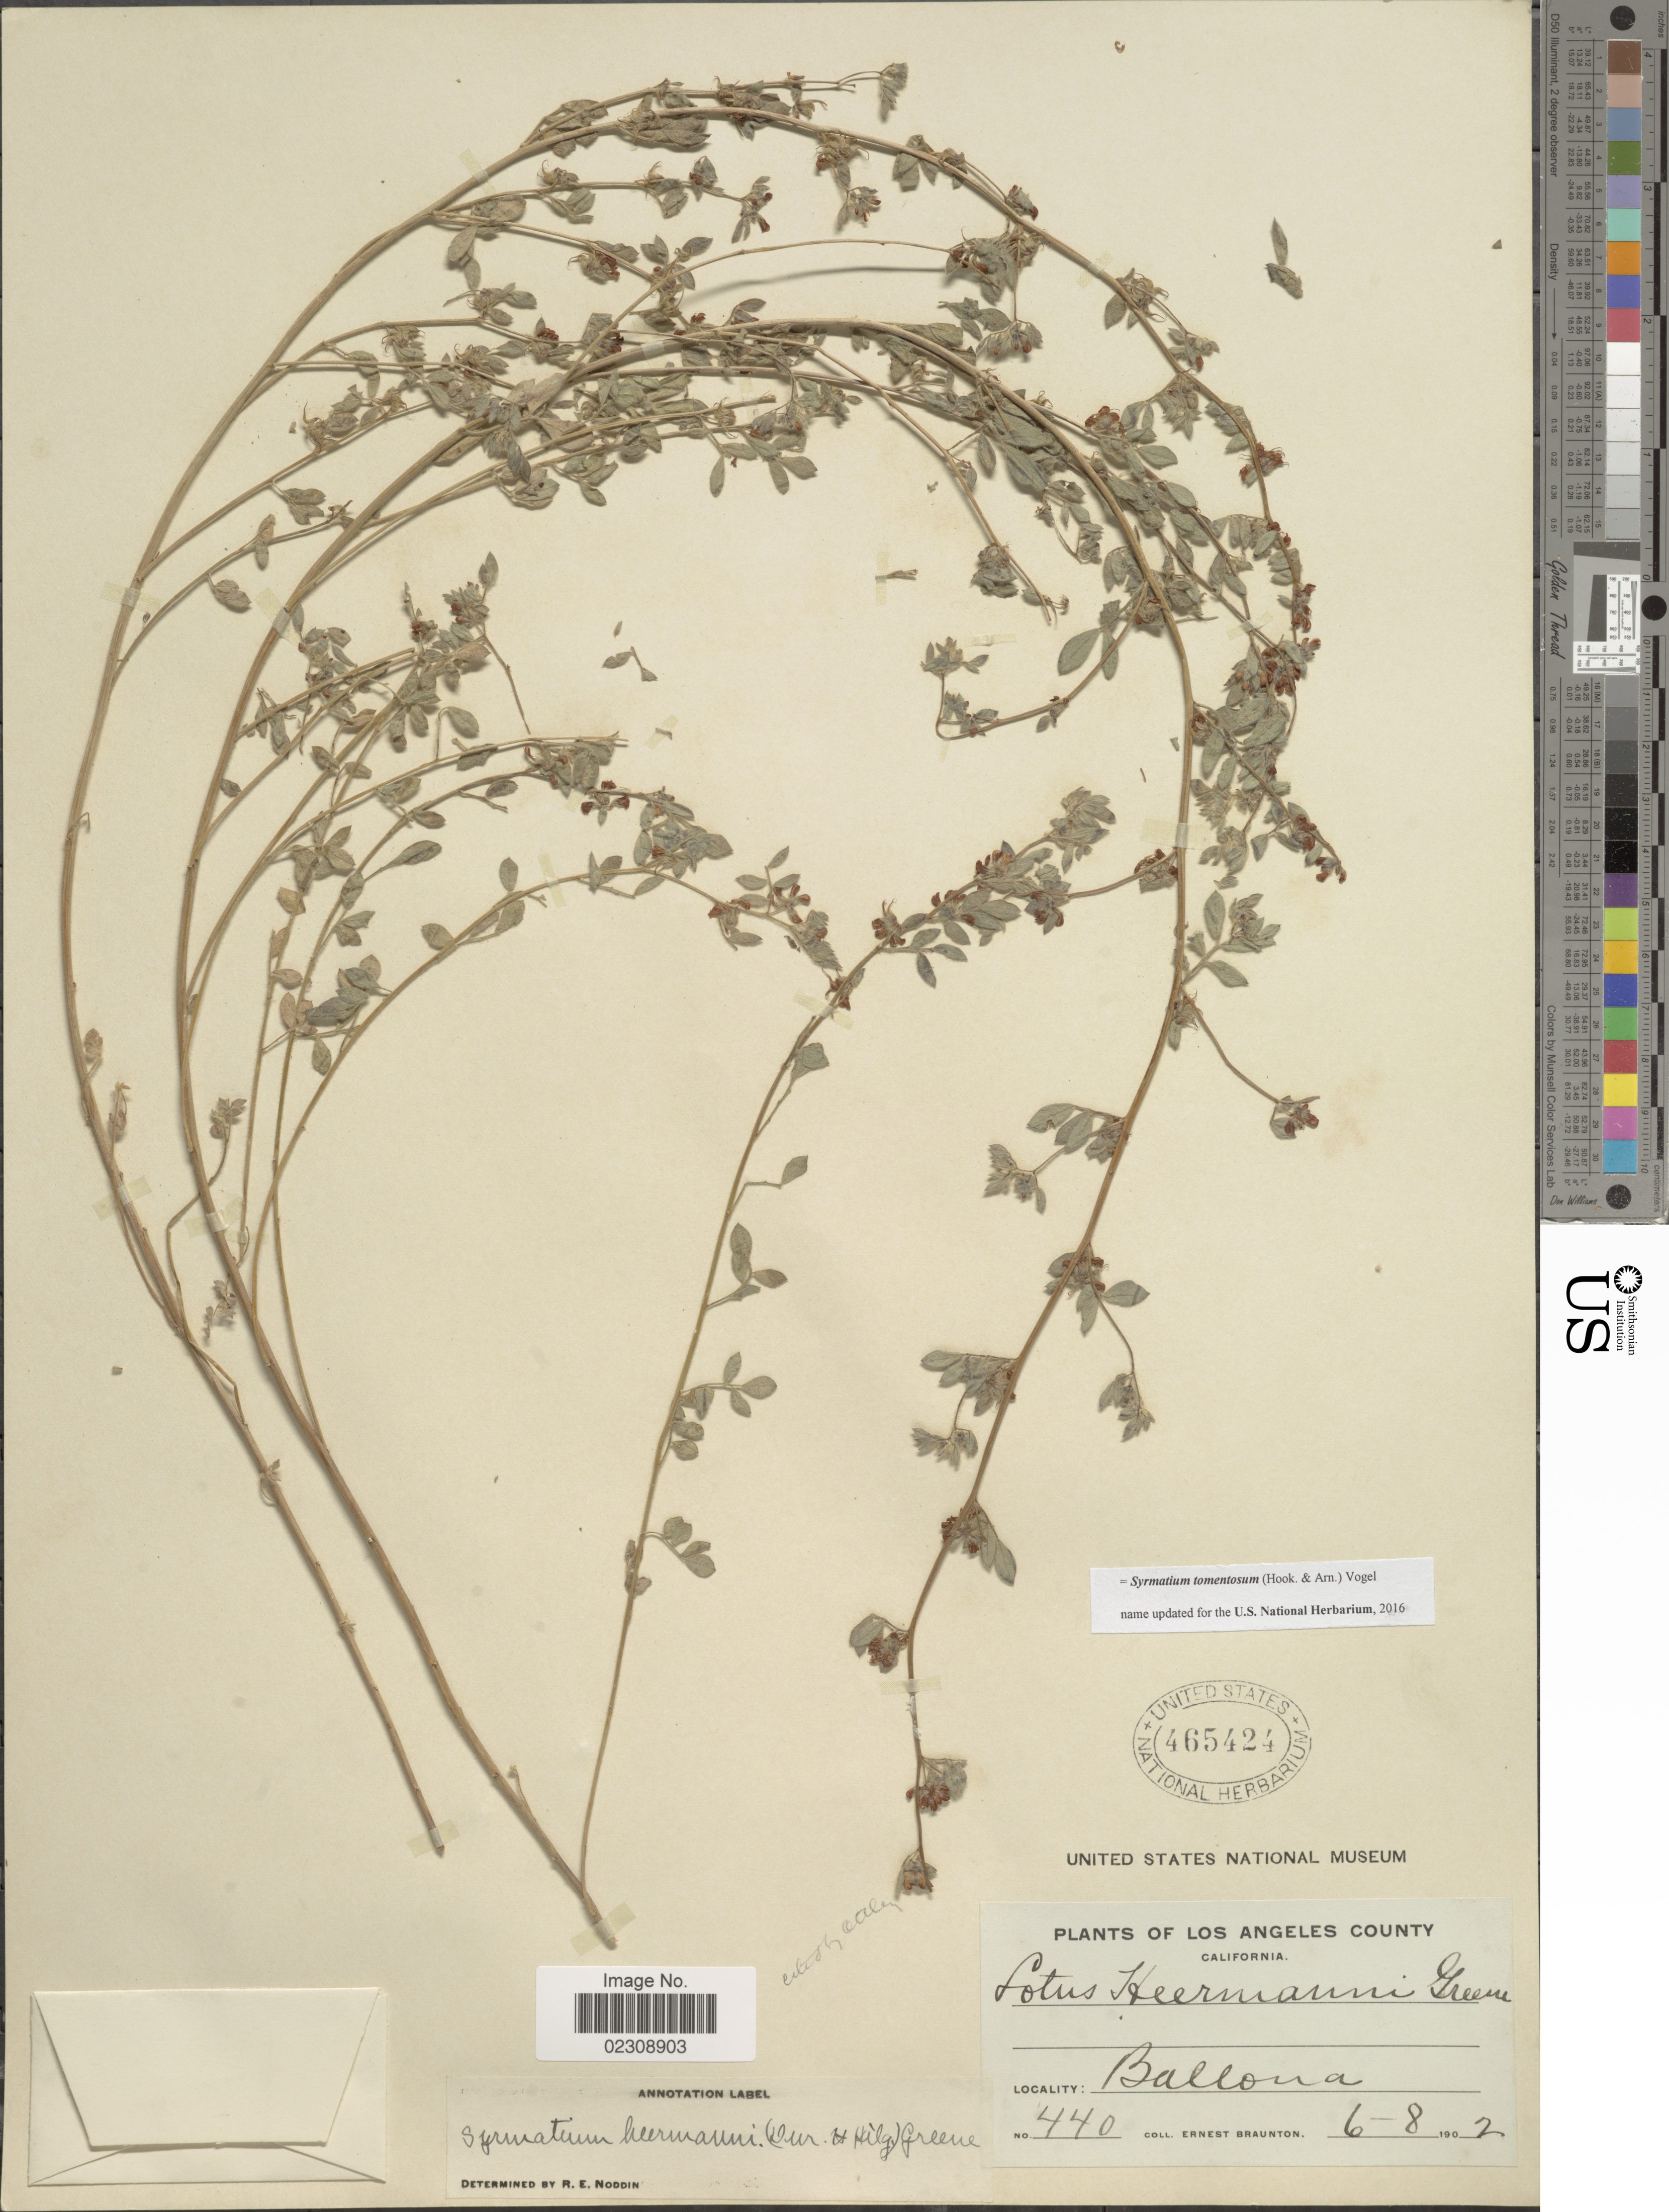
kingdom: Plantae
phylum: Tracheophyta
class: Magnoliopsida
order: Fabales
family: Fabaceae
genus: Syrmatium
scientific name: Syrmatium tomentosum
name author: (Hook. & Arn.) Vogel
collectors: E. Braunton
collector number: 440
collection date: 1902-06-08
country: United States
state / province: California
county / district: Los Angeles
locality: Los Angeles County. Ballona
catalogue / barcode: US 465424